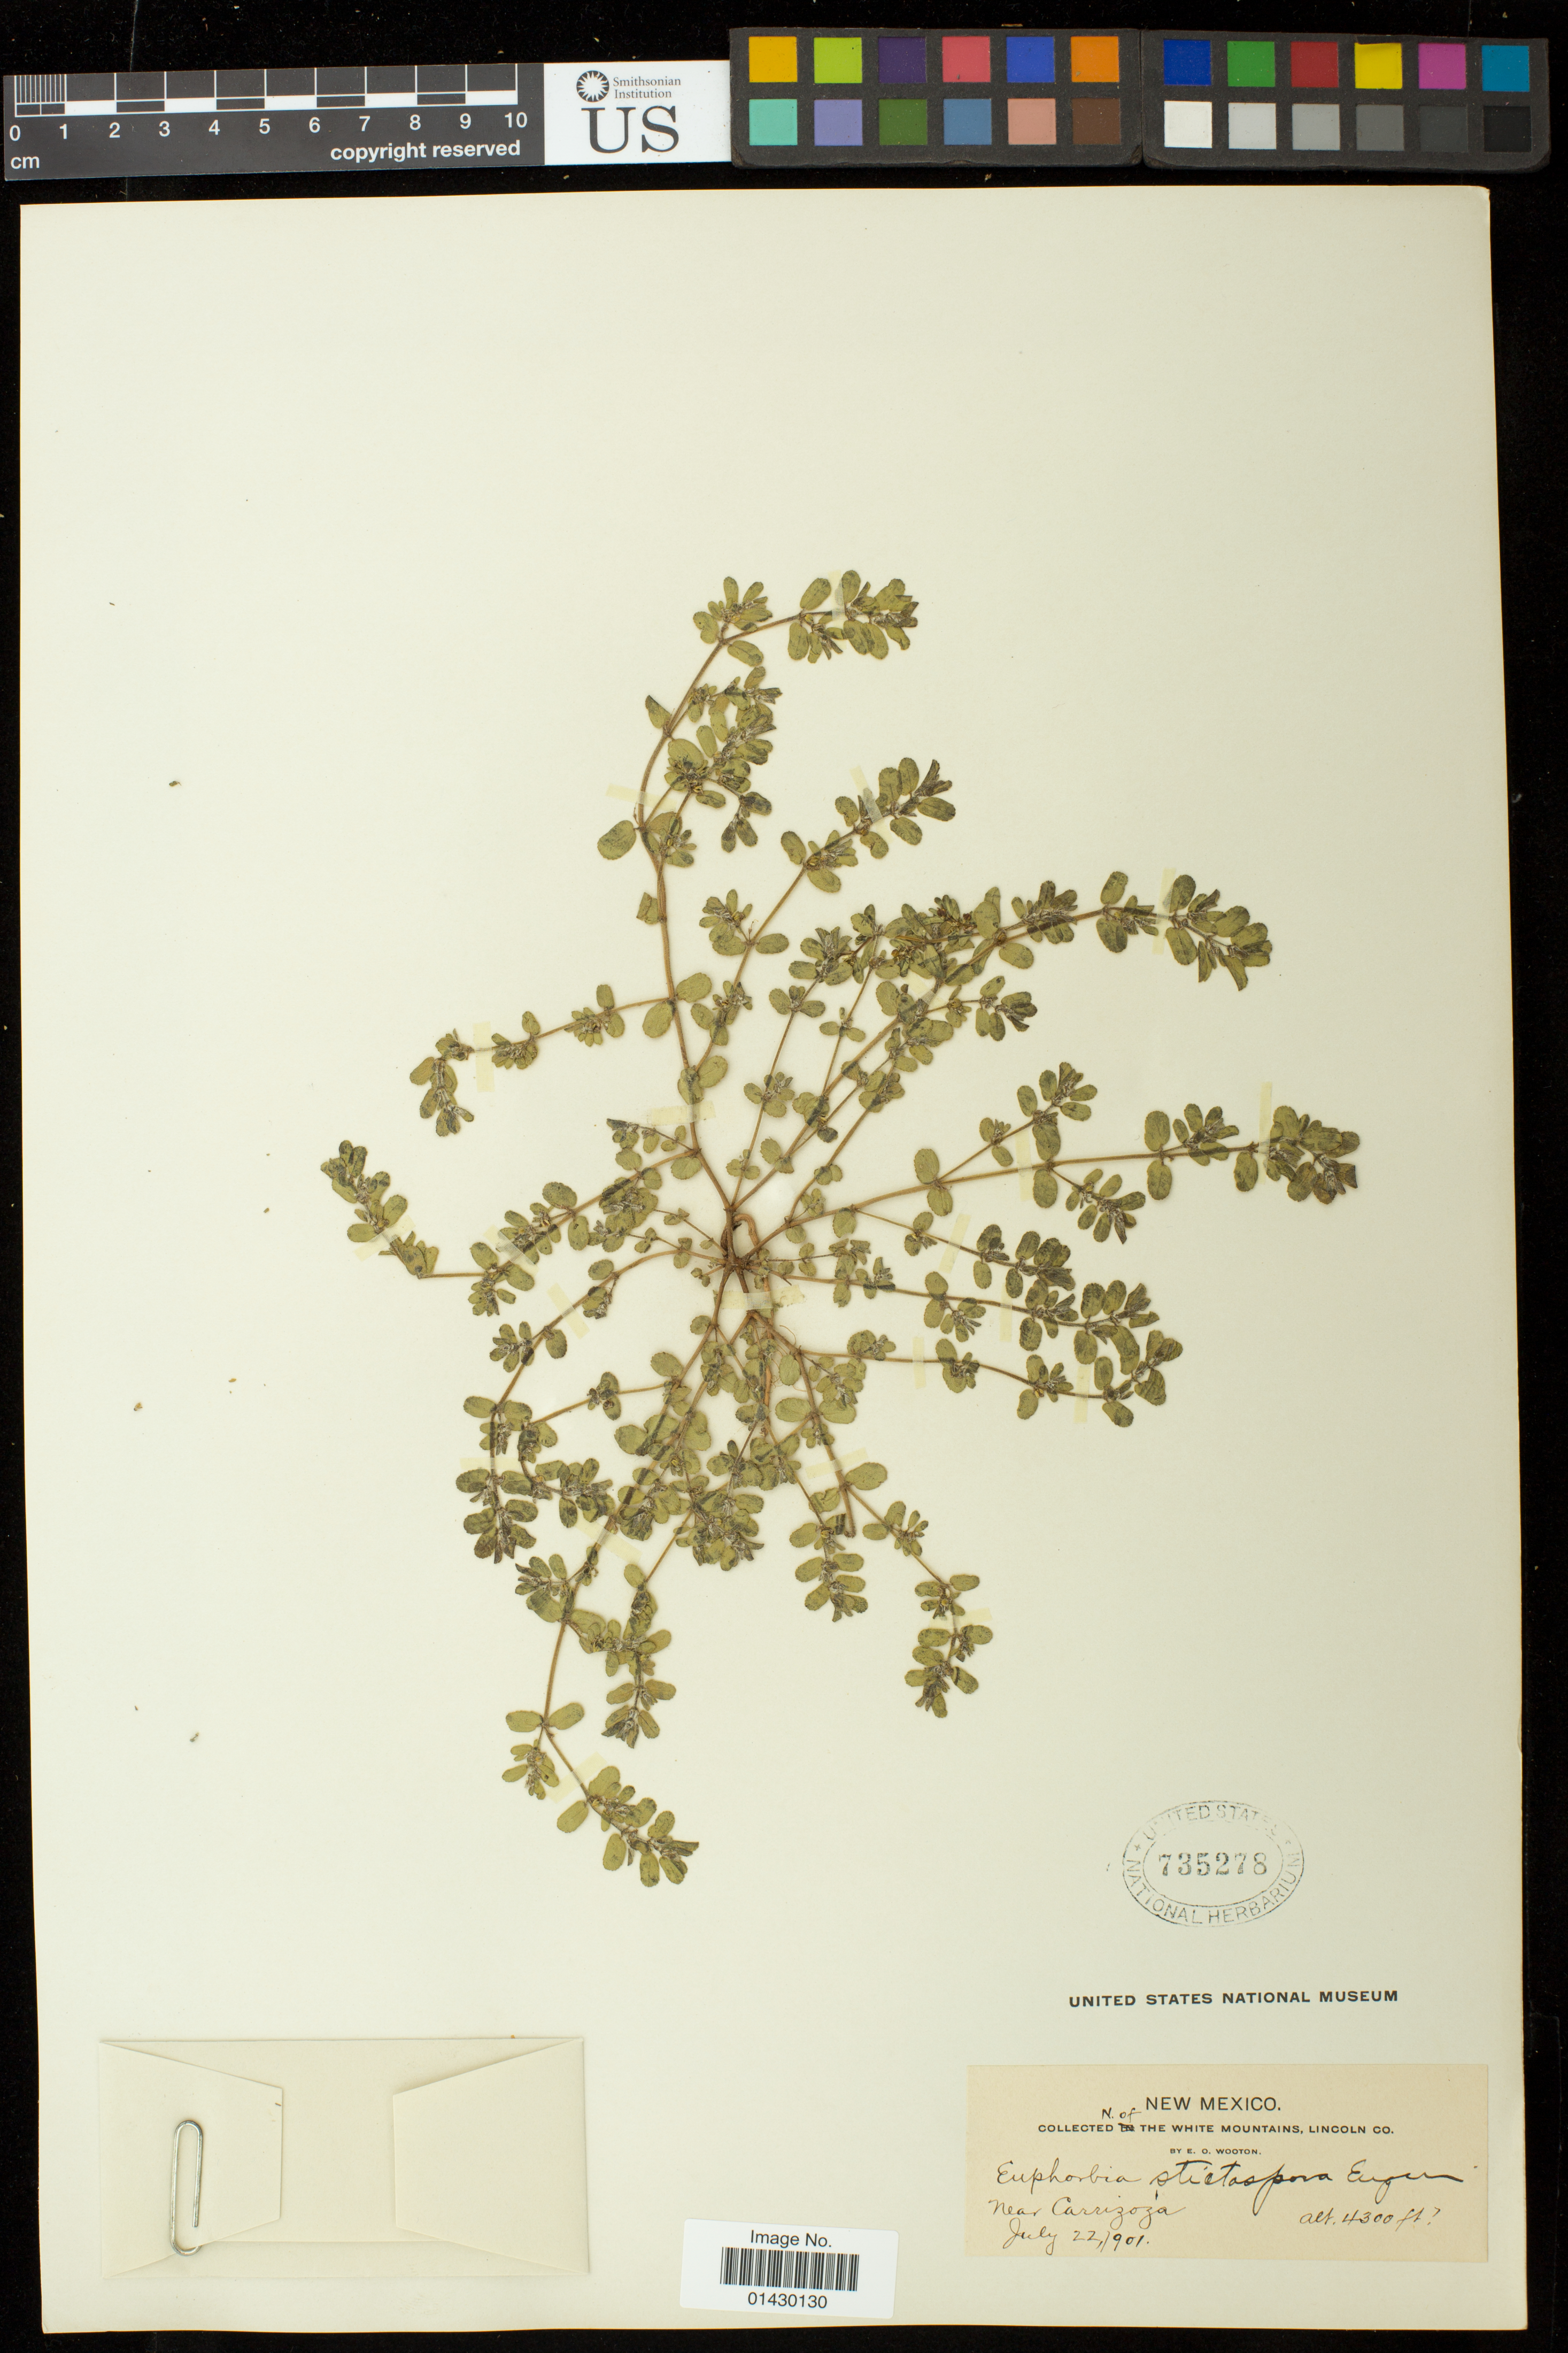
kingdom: Plantae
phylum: Tracheophyta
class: Magnoliopsida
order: Malpighiales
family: Euphorbiaceae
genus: Euphorbia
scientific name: Euphorbia stictospora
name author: Engelm.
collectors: E. O. Wooton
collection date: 1901-07-22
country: United States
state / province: New Mexico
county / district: Lincoln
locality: N. of the White Mountains, near Carrizozo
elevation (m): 1311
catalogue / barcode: US 735278